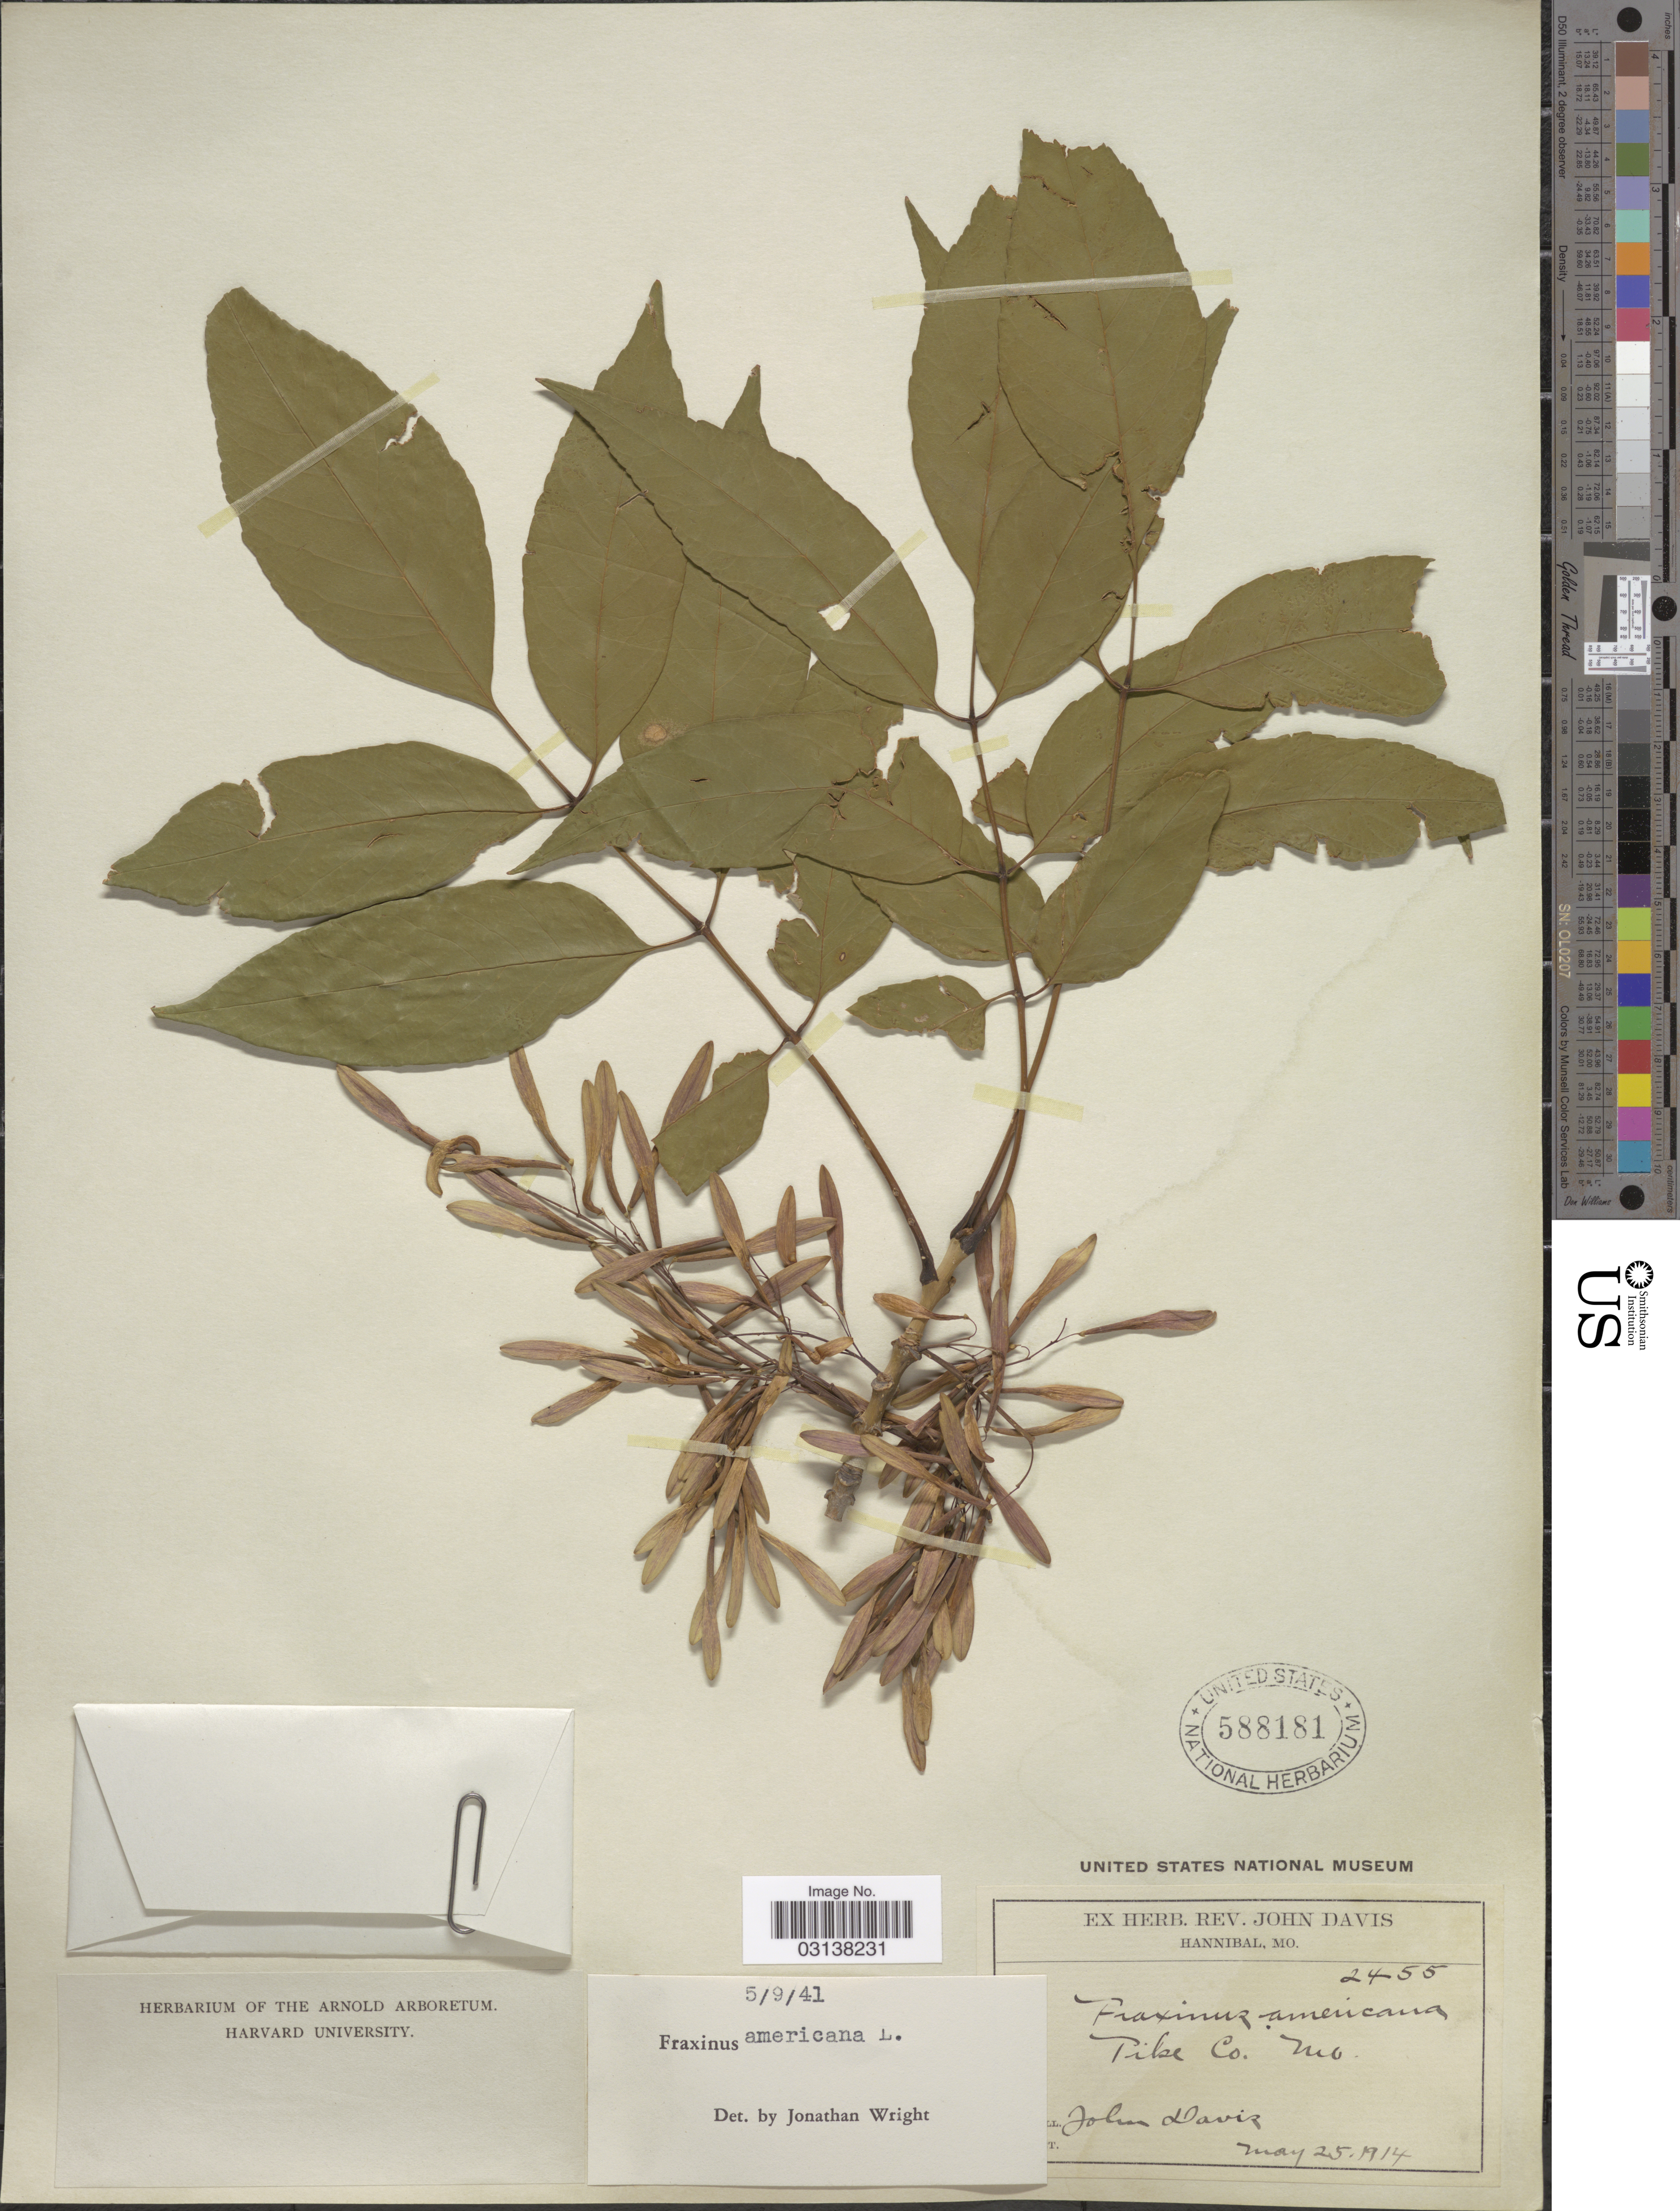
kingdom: Plantae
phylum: Tracheophyta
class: Magnoliopsida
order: Lamiales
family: Oleaceae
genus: Fraxinus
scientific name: Fraxinus americana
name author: L.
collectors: J. Davis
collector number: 2455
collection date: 1914-05-25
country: United States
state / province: Missouri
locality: Pike Co.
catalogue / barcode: US 588181